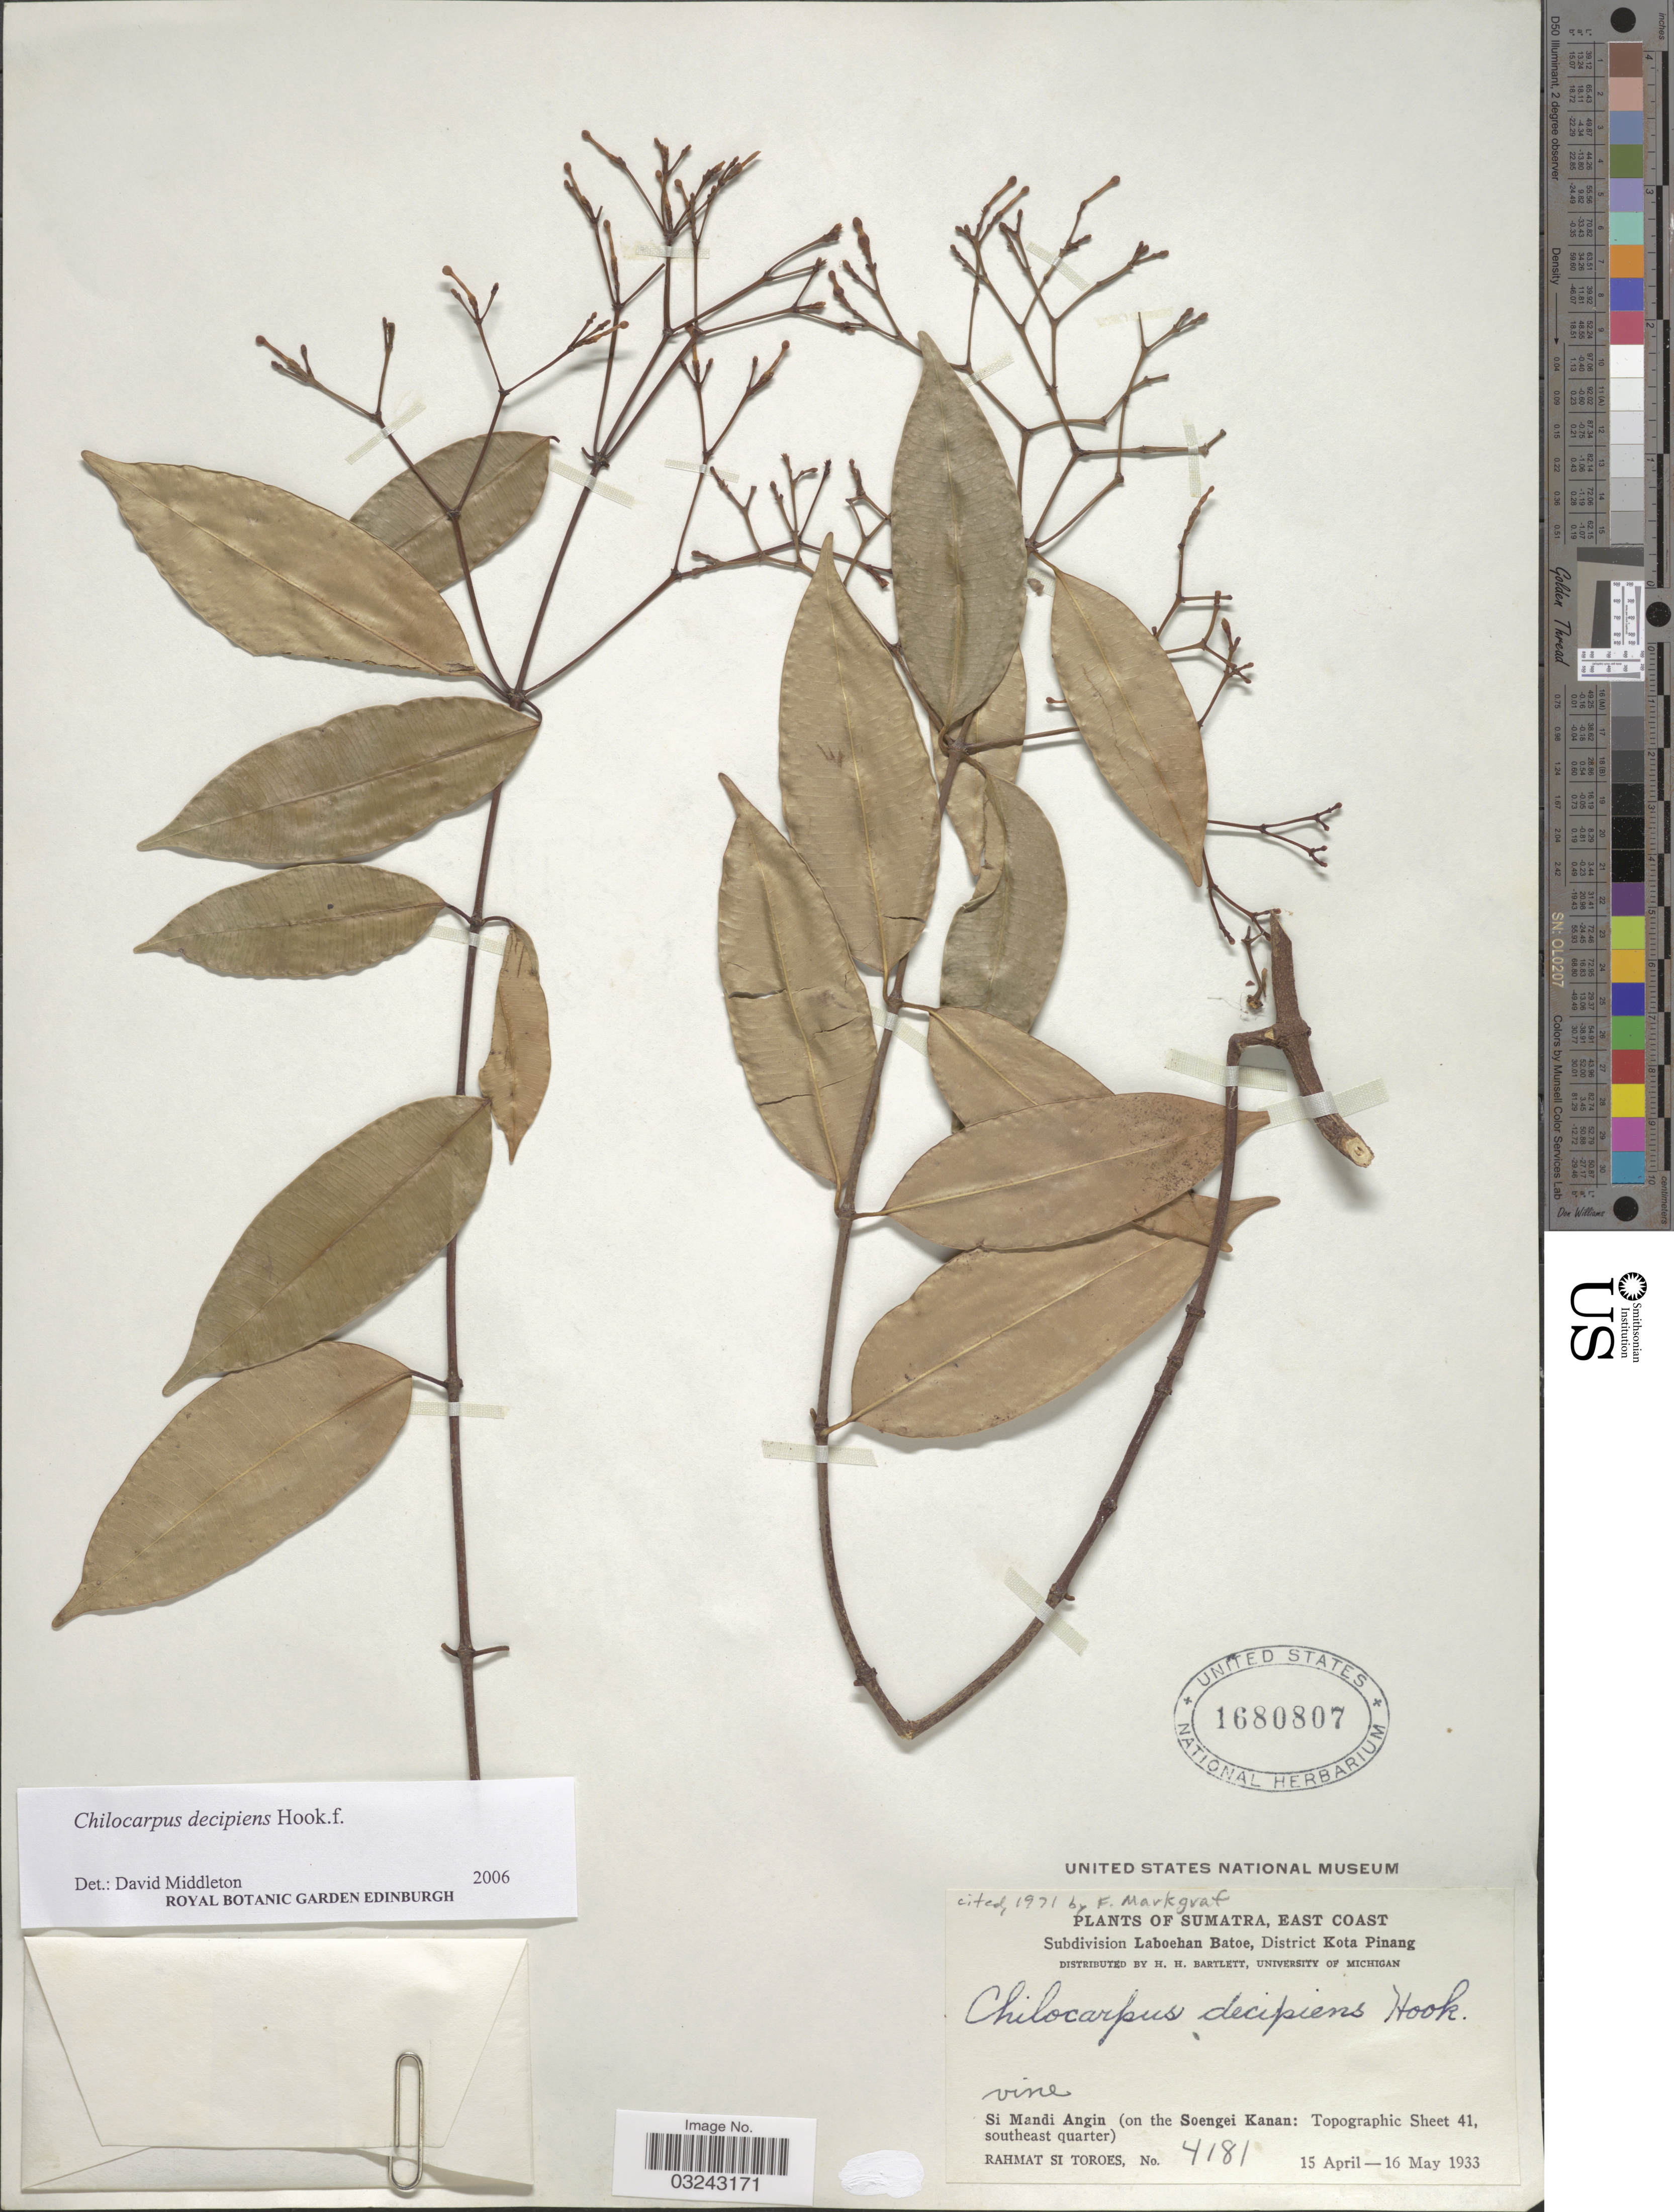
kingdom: Plantae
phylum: Tracheophyta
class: Magnoliopsida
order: Gentianales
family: Apocynaceae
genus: Chilocarpus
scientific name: Chilocarpus decipiens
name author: Hook. f.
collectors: Rahmat Si Boeea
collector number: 4181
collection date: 1933-04-15/1933-05-16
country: Indonesia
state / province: Sumatra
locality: East Coast, Subdivision Laboehan Batoe, District Kota Pinang, Si Mandi Angin (on the Soengei Kanan: Topographic Sheet 41, southeast quarter).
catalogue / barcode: US 1680807